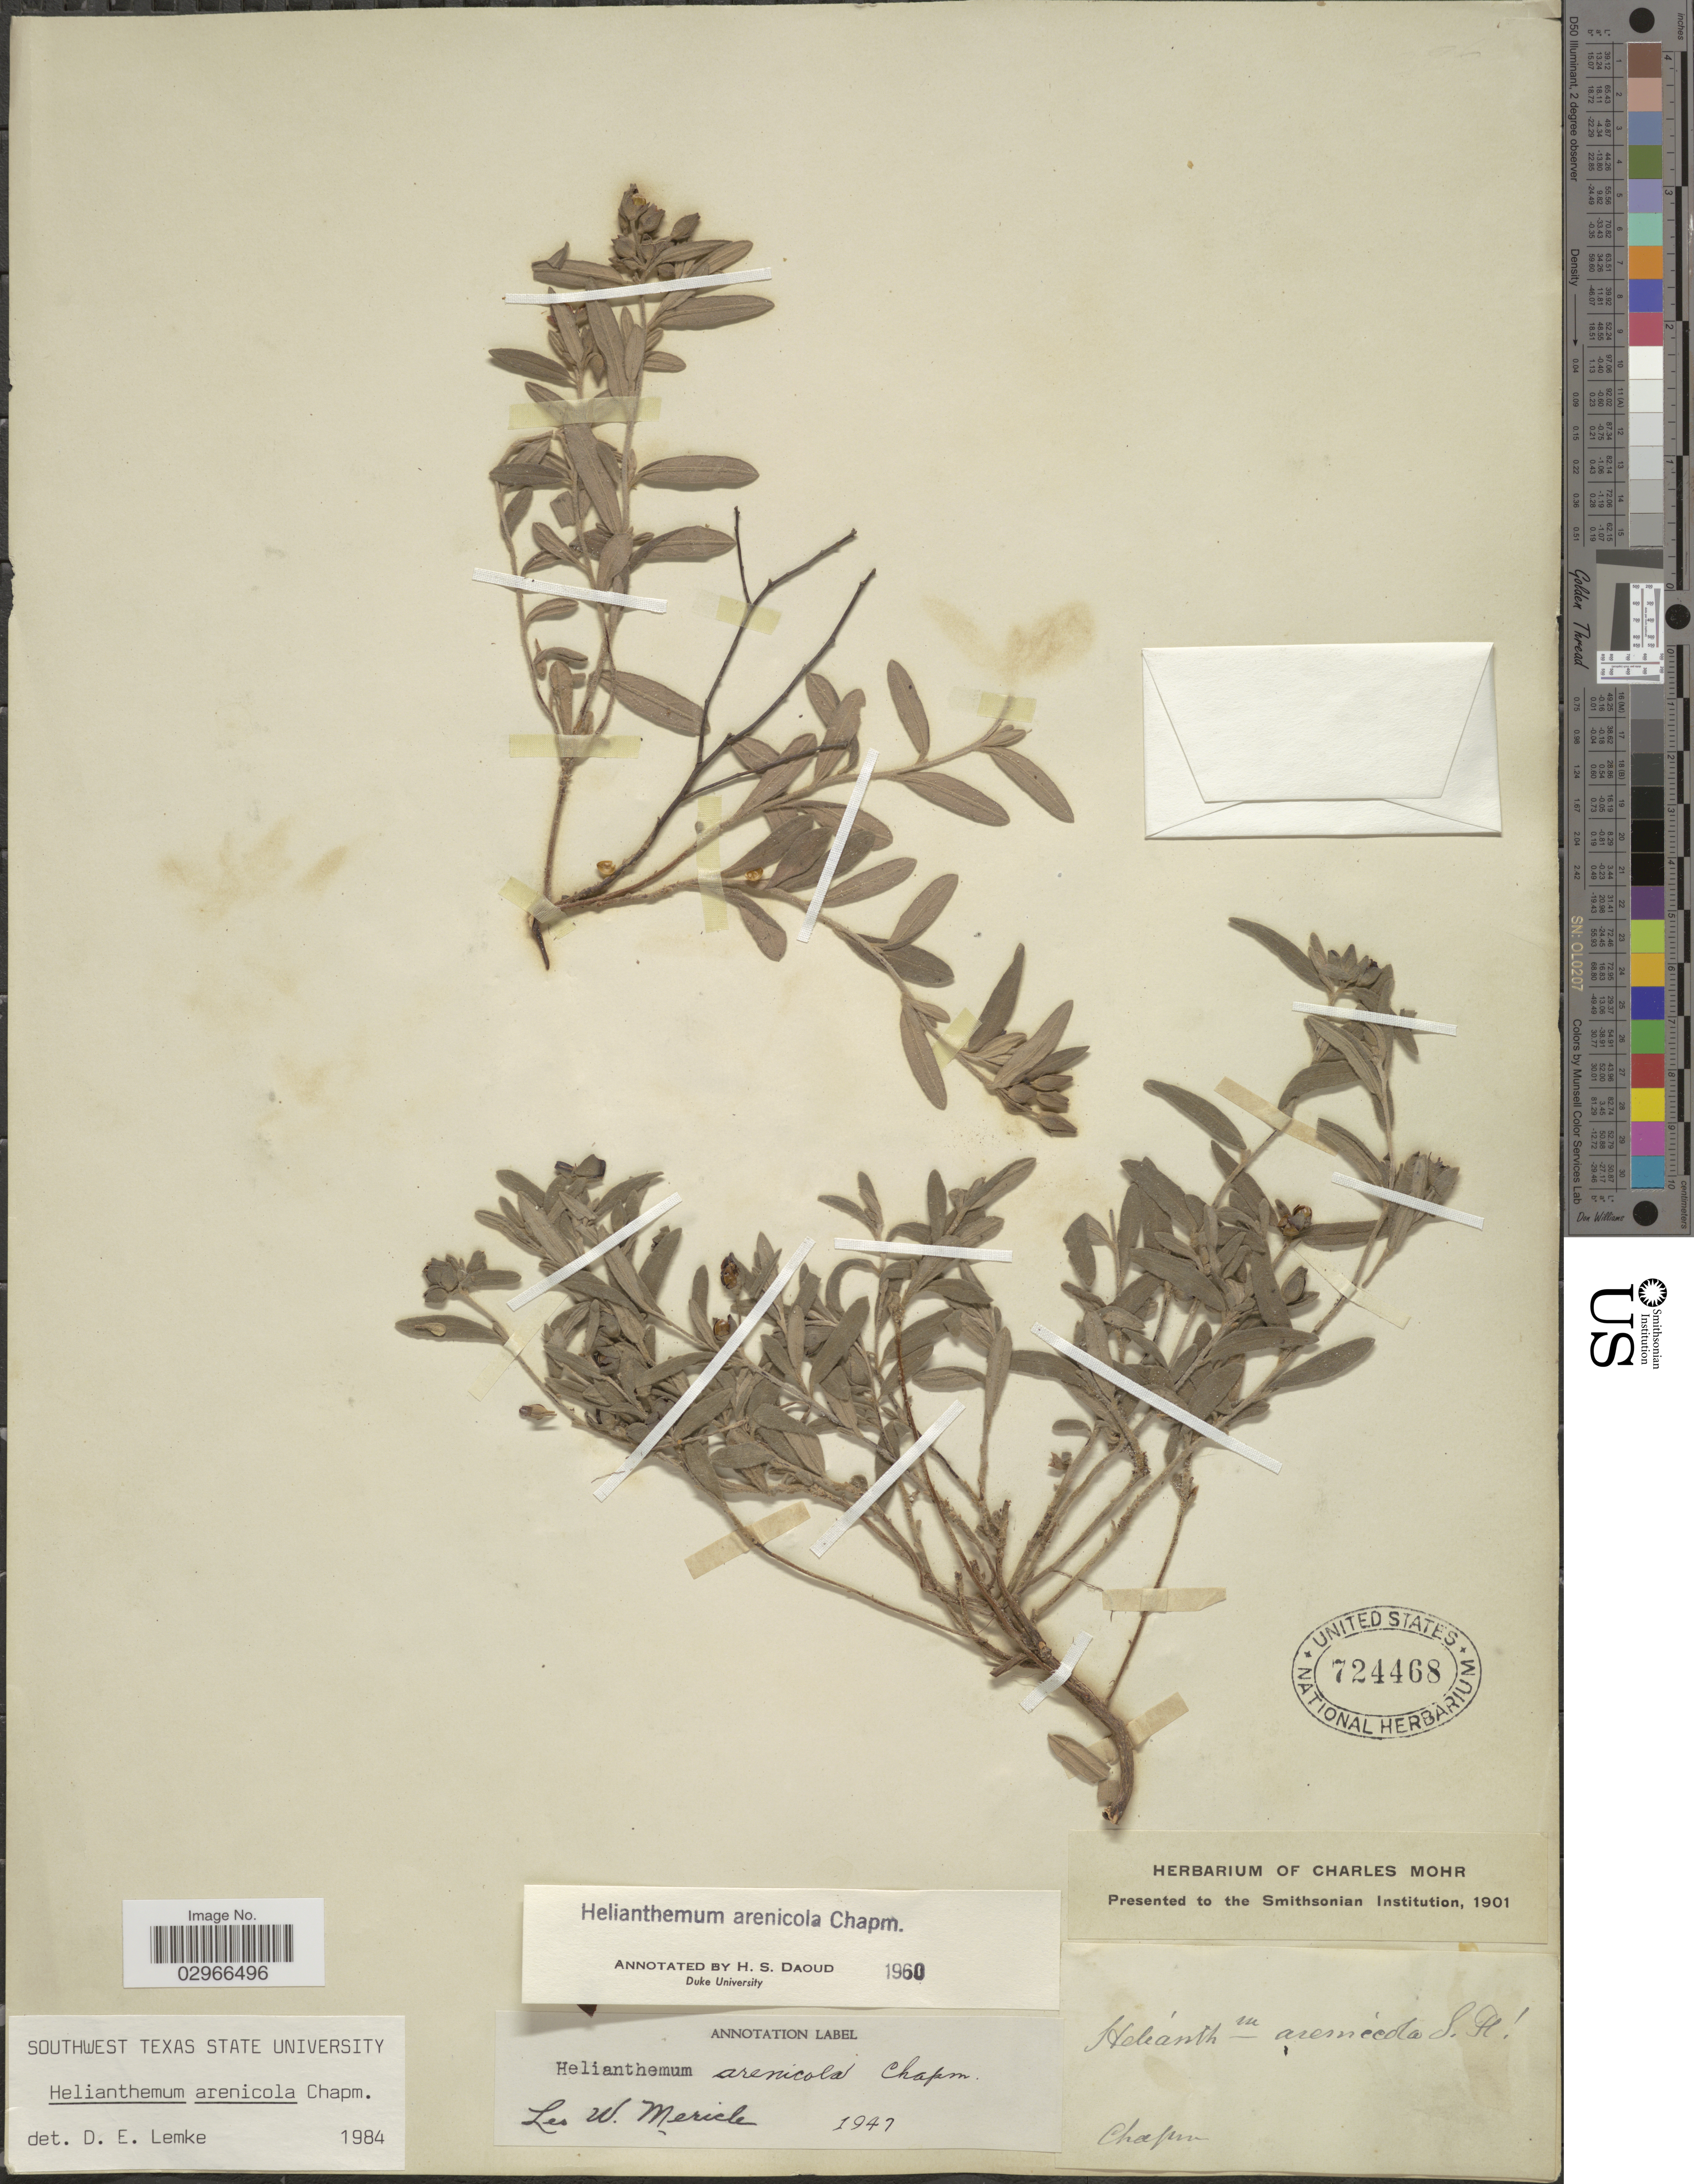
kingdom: Plantae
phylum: Tracheophyta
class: Magnoliopsida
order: Malvales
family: Cistaceae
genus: Helianthemum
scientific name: Helianthemum arenicola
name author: Chapm.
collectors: A. Chapman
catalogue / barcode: US 724468